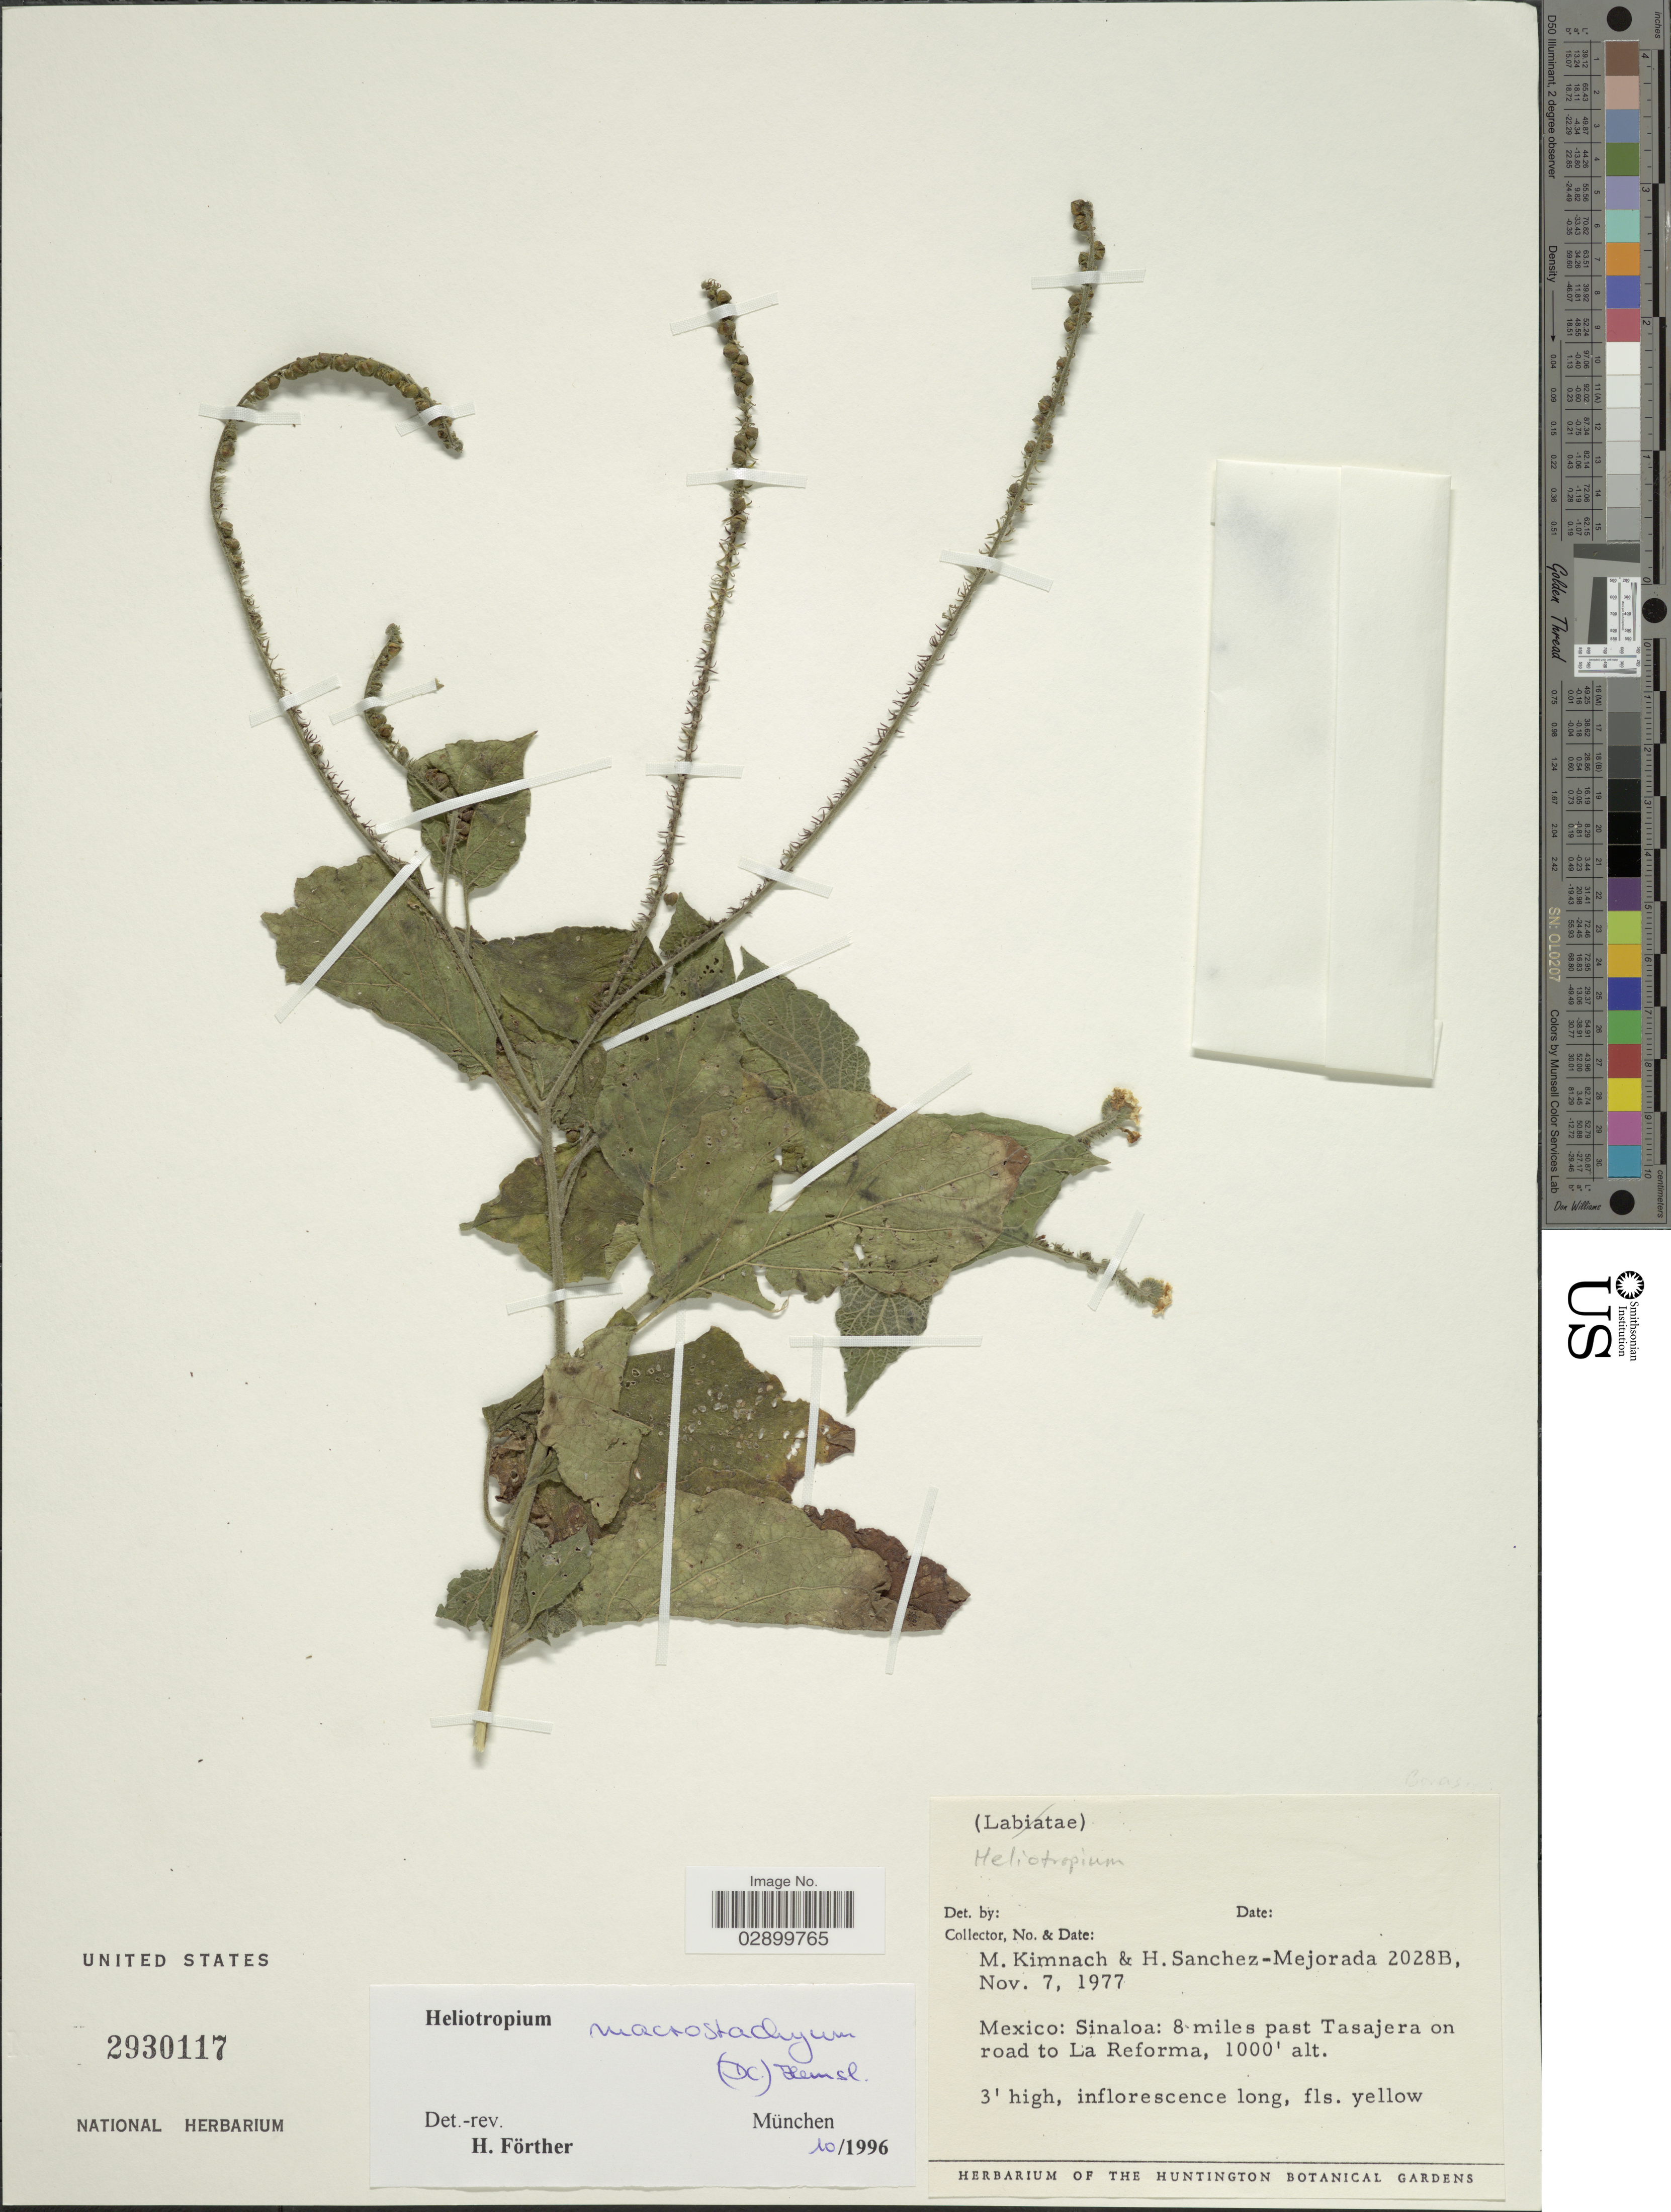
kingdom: Plantae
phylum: Tracheophyta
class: Magnoliopsida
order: Boraginales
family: Heliotropiaceae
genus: Heliotropium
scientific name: Heliotropium macrostachyum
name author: (DC.) Hemsl.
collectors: M. W. Kimnach & H. Sánchez-Mejorada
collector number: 2028B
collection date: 1977-11-07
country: Mexico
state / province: Sinaloa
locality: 8 miles past Tasajera on road to La Reforma.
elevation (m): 305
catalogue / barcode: US 2930117